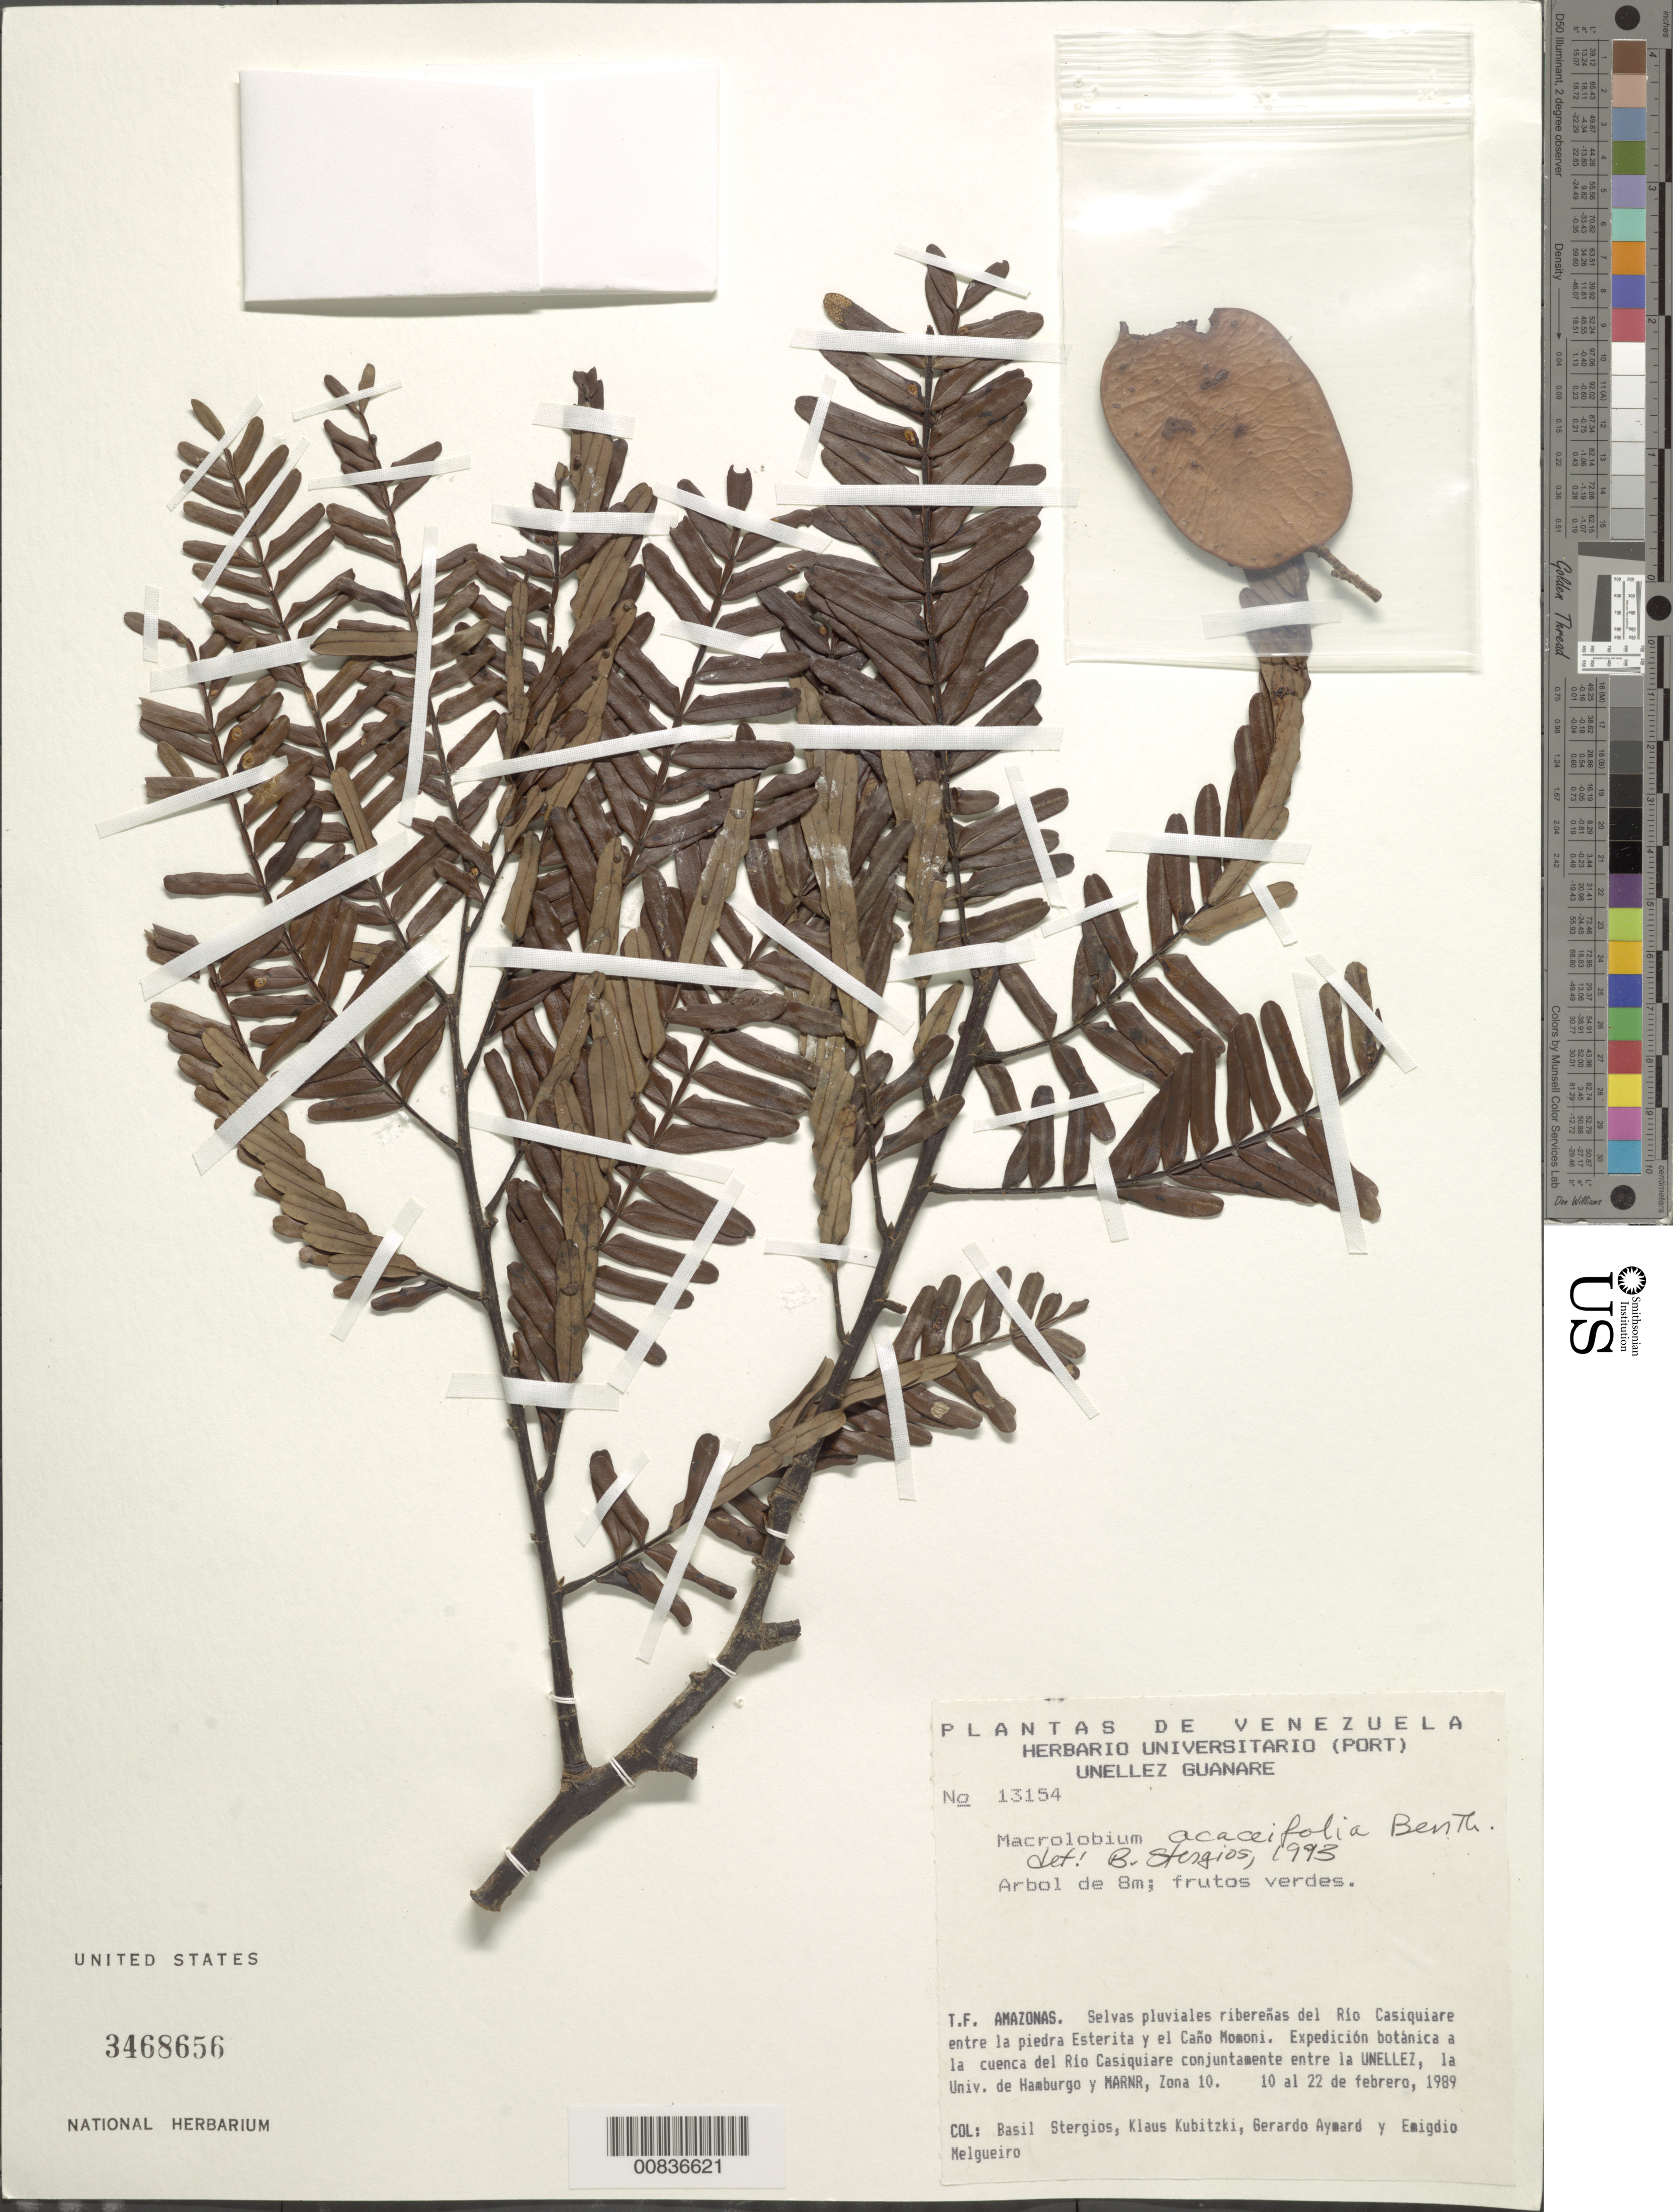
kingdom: Plantae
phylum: Tracheophyta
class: Magnoliopsida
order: Fabales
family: Fabaceae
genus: Macrolobium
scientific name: Macrolobium acaciifolium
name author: (Benth.) Benth.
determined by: Stergios, B. G.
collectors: B. G. Stergios, K. Kubitzki, G. A. Aymard & E. Melgueiro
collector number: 13154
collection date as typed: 10-Feb-89 to 22-Feb-89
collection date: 1989-02-10/1989-02-22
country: Venezuela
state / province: Amazonas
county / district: Río Negro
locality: Río Casiquiare, Guachapita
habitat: Selvas pluviales riberenas del río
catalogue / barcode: US 3468656